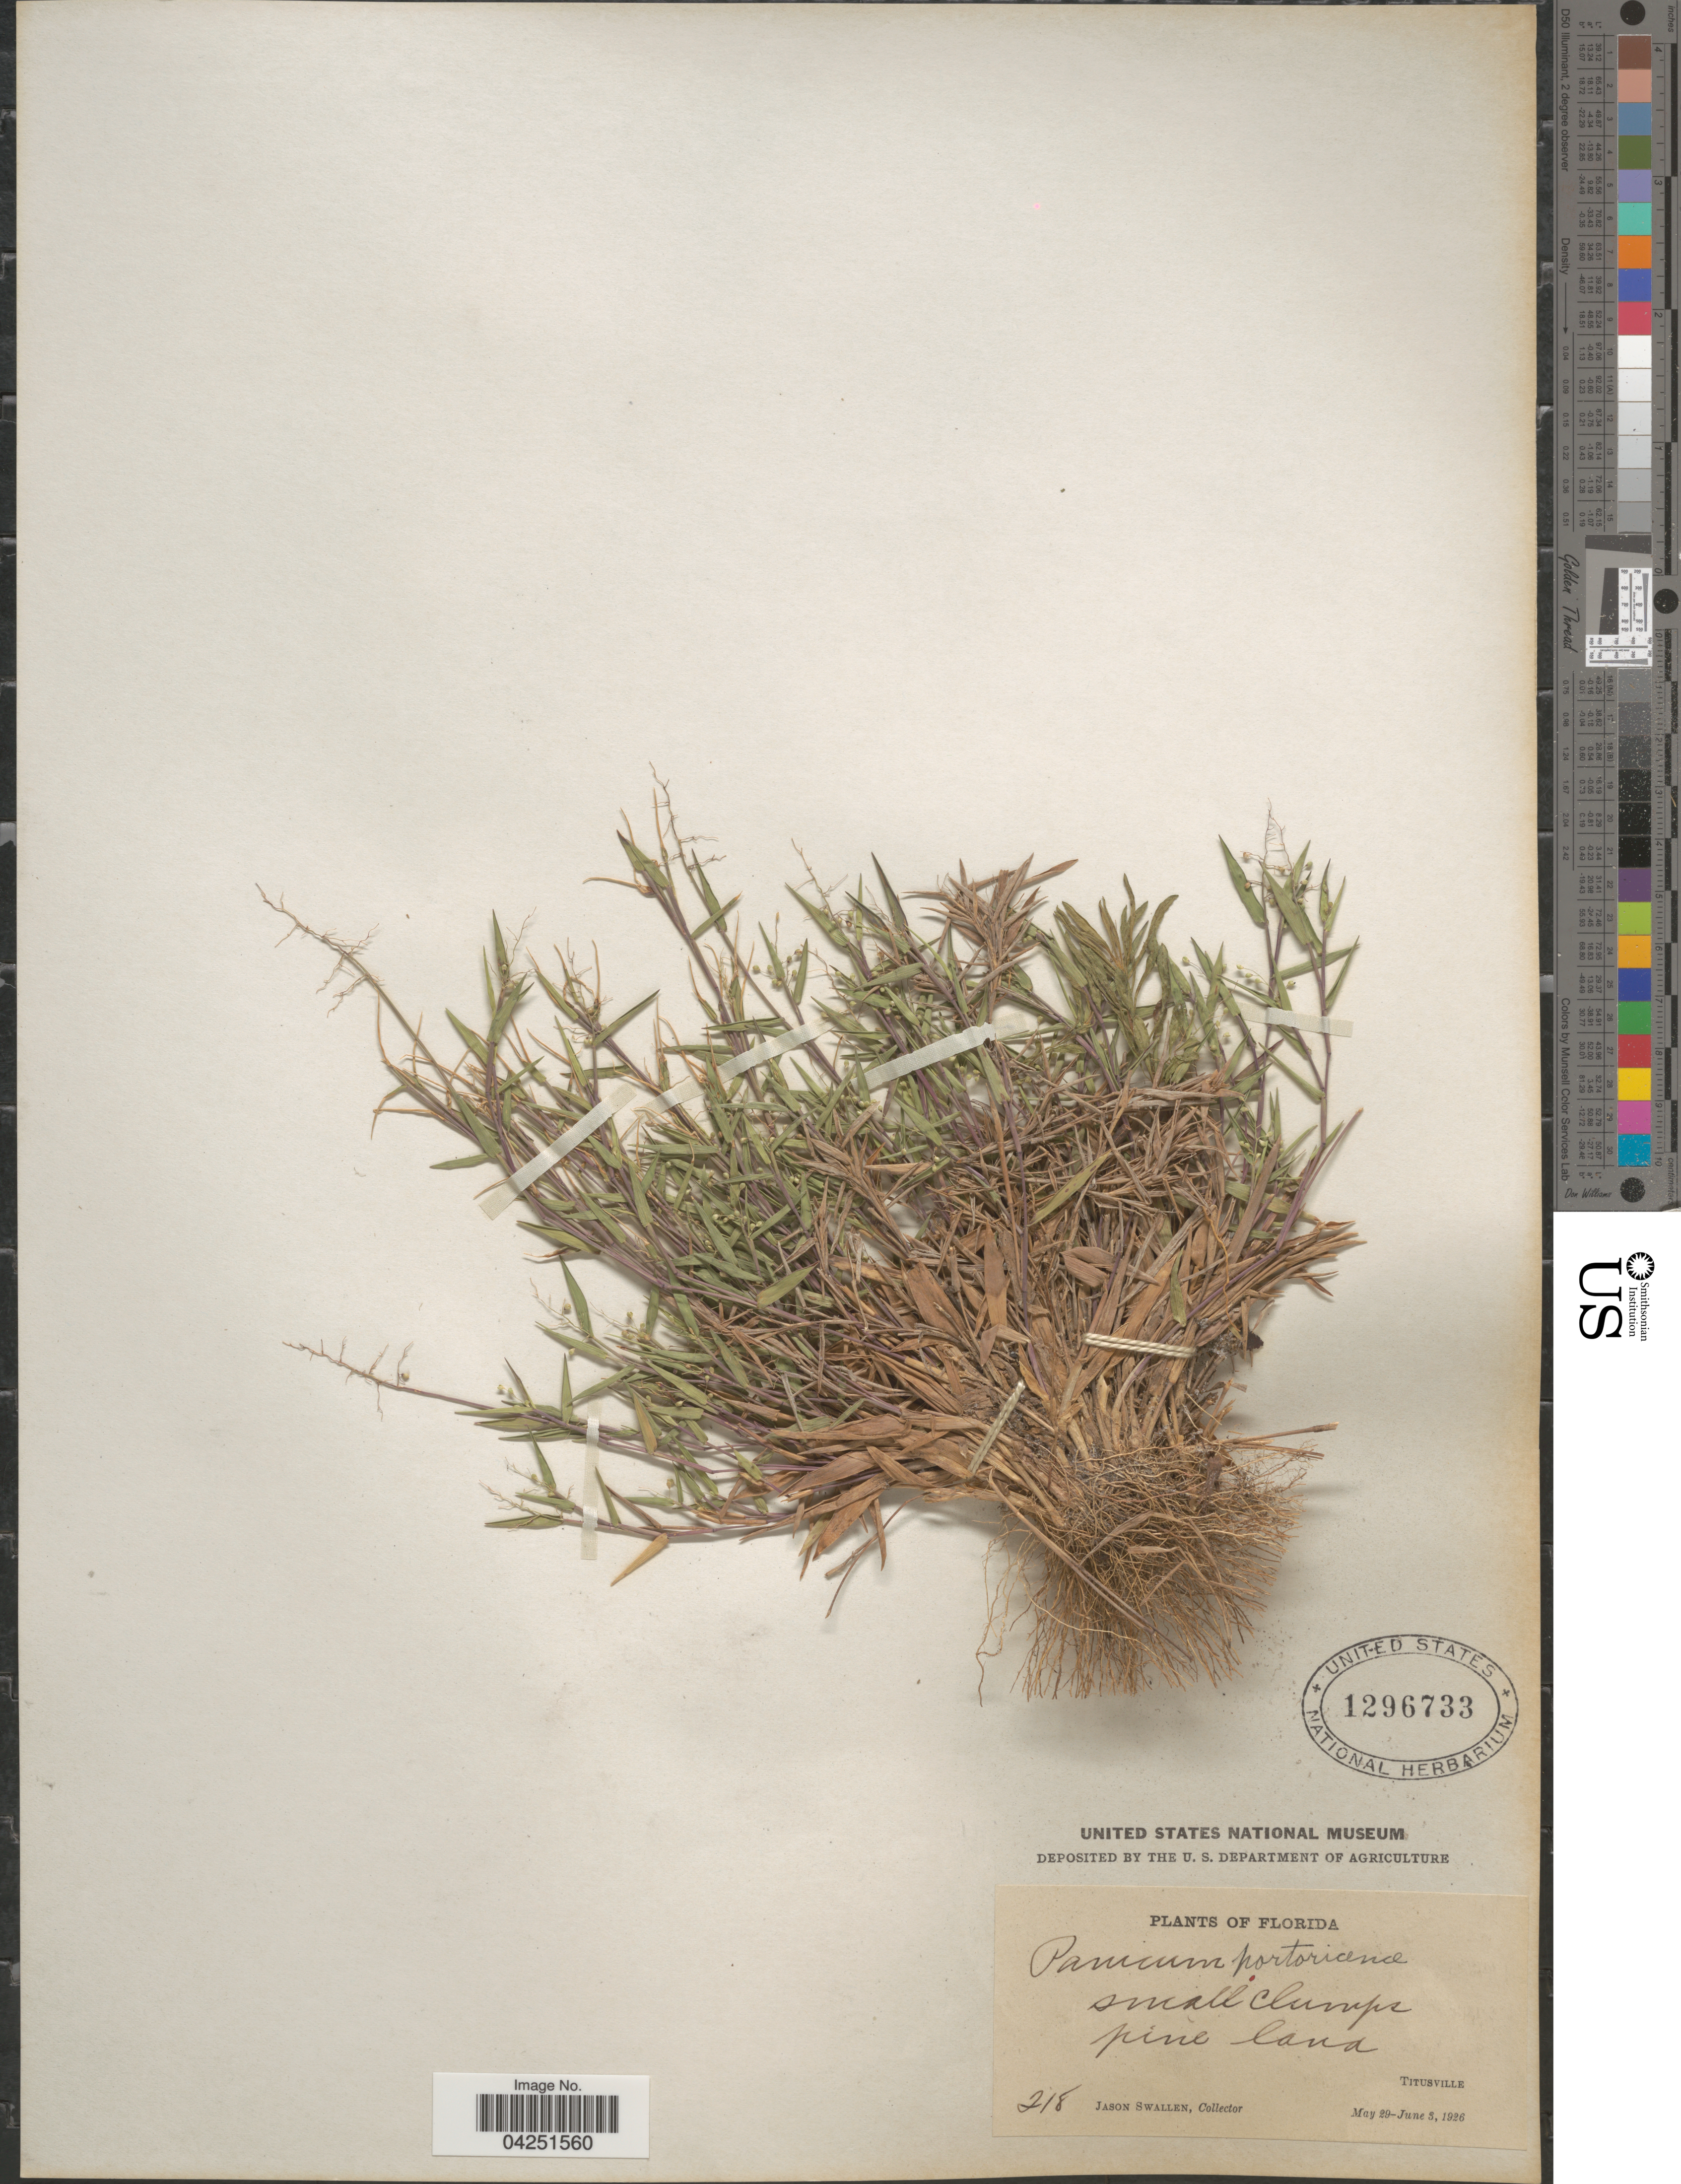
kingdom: Plantae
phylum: Tracheophyta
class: Liliopsida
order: Poales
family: Poaceae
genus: Dichanthelium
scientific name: Dichanthelium acuminatum var. acuminatum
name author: (Sw.) Gould & C.A. Clark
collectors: J. R. Swallen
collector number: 218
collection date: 1926-05-29/1926-06-03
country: United States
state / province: Florida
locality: Piine land. Titusville.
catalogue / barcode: US 1296733